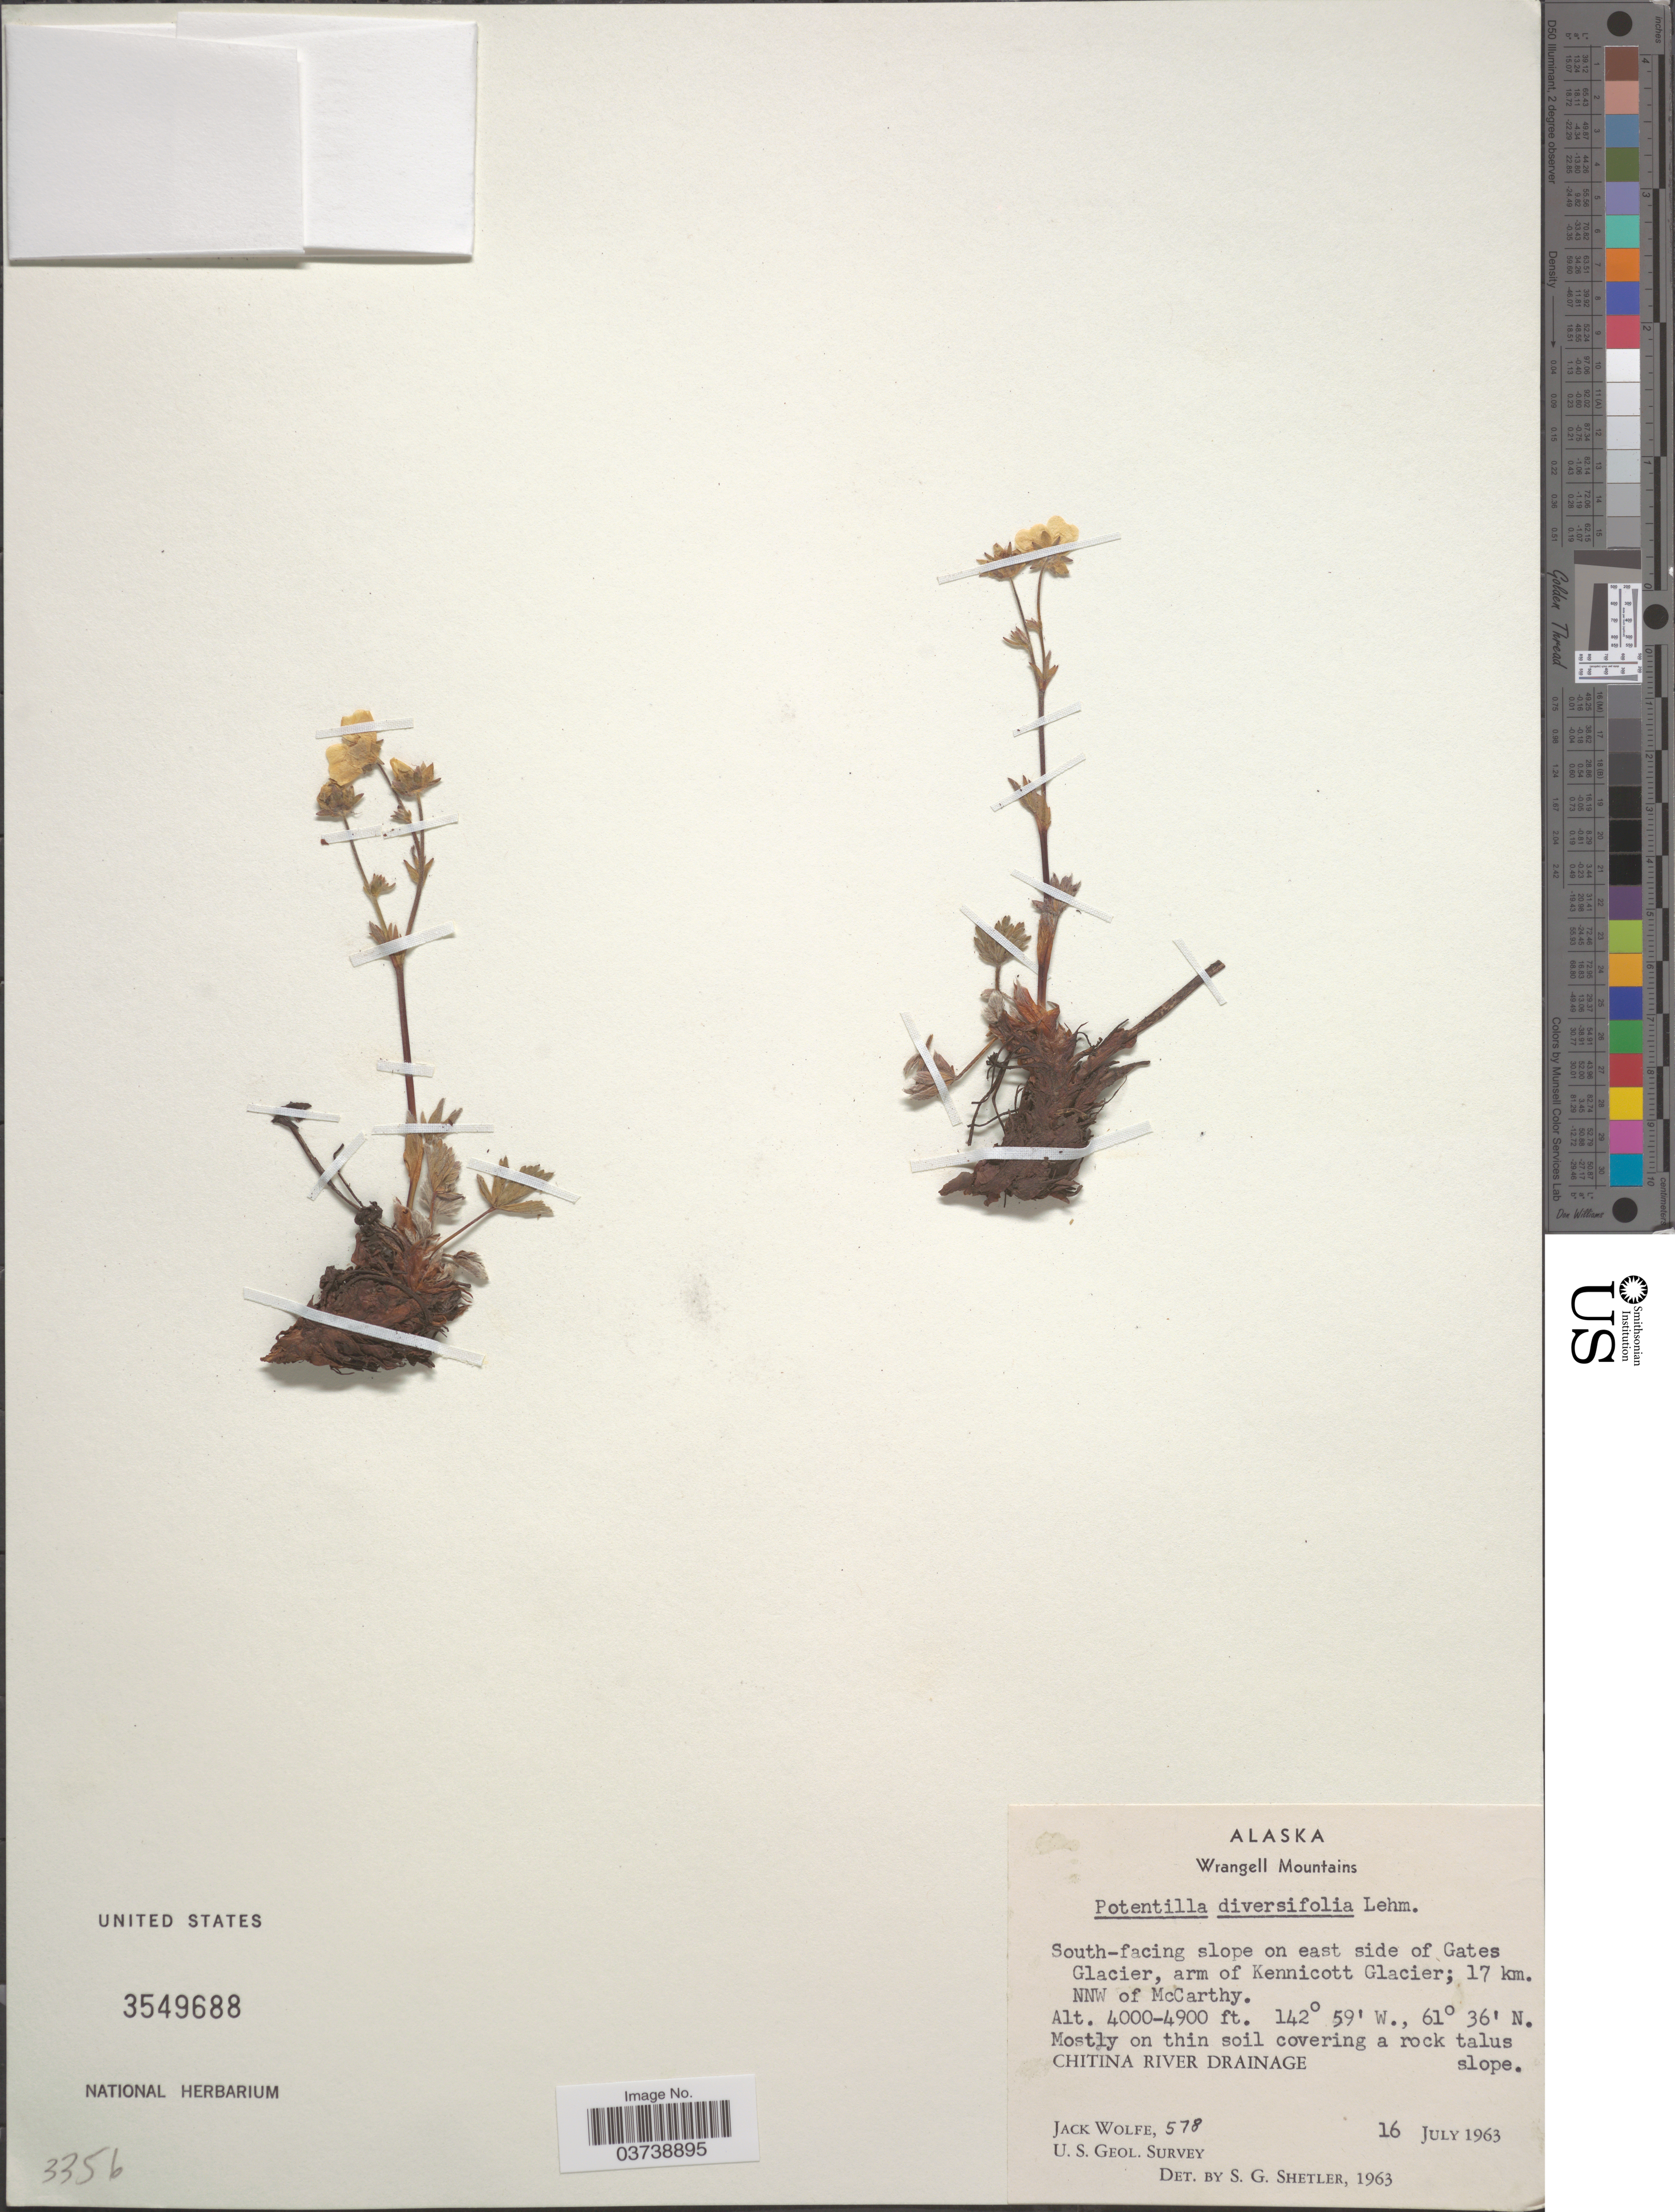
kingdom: Plantae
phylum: Tracheophyta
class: Magnoliopsida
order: Rosales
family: Rosaceae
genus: Potentilla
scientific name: Potentilla diversifolia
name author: Lehm.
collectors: J. Wolfe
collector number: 578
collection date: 1963-07-16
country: United States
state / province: Alaska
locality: Wrangell Mountains. South-facing slope on east side of Gates Glacier, arm of Kennicott Glacier; 17 km. NNW of McCarthy. Chitina River Drainage.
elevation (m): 1219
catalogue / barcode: US 3549688